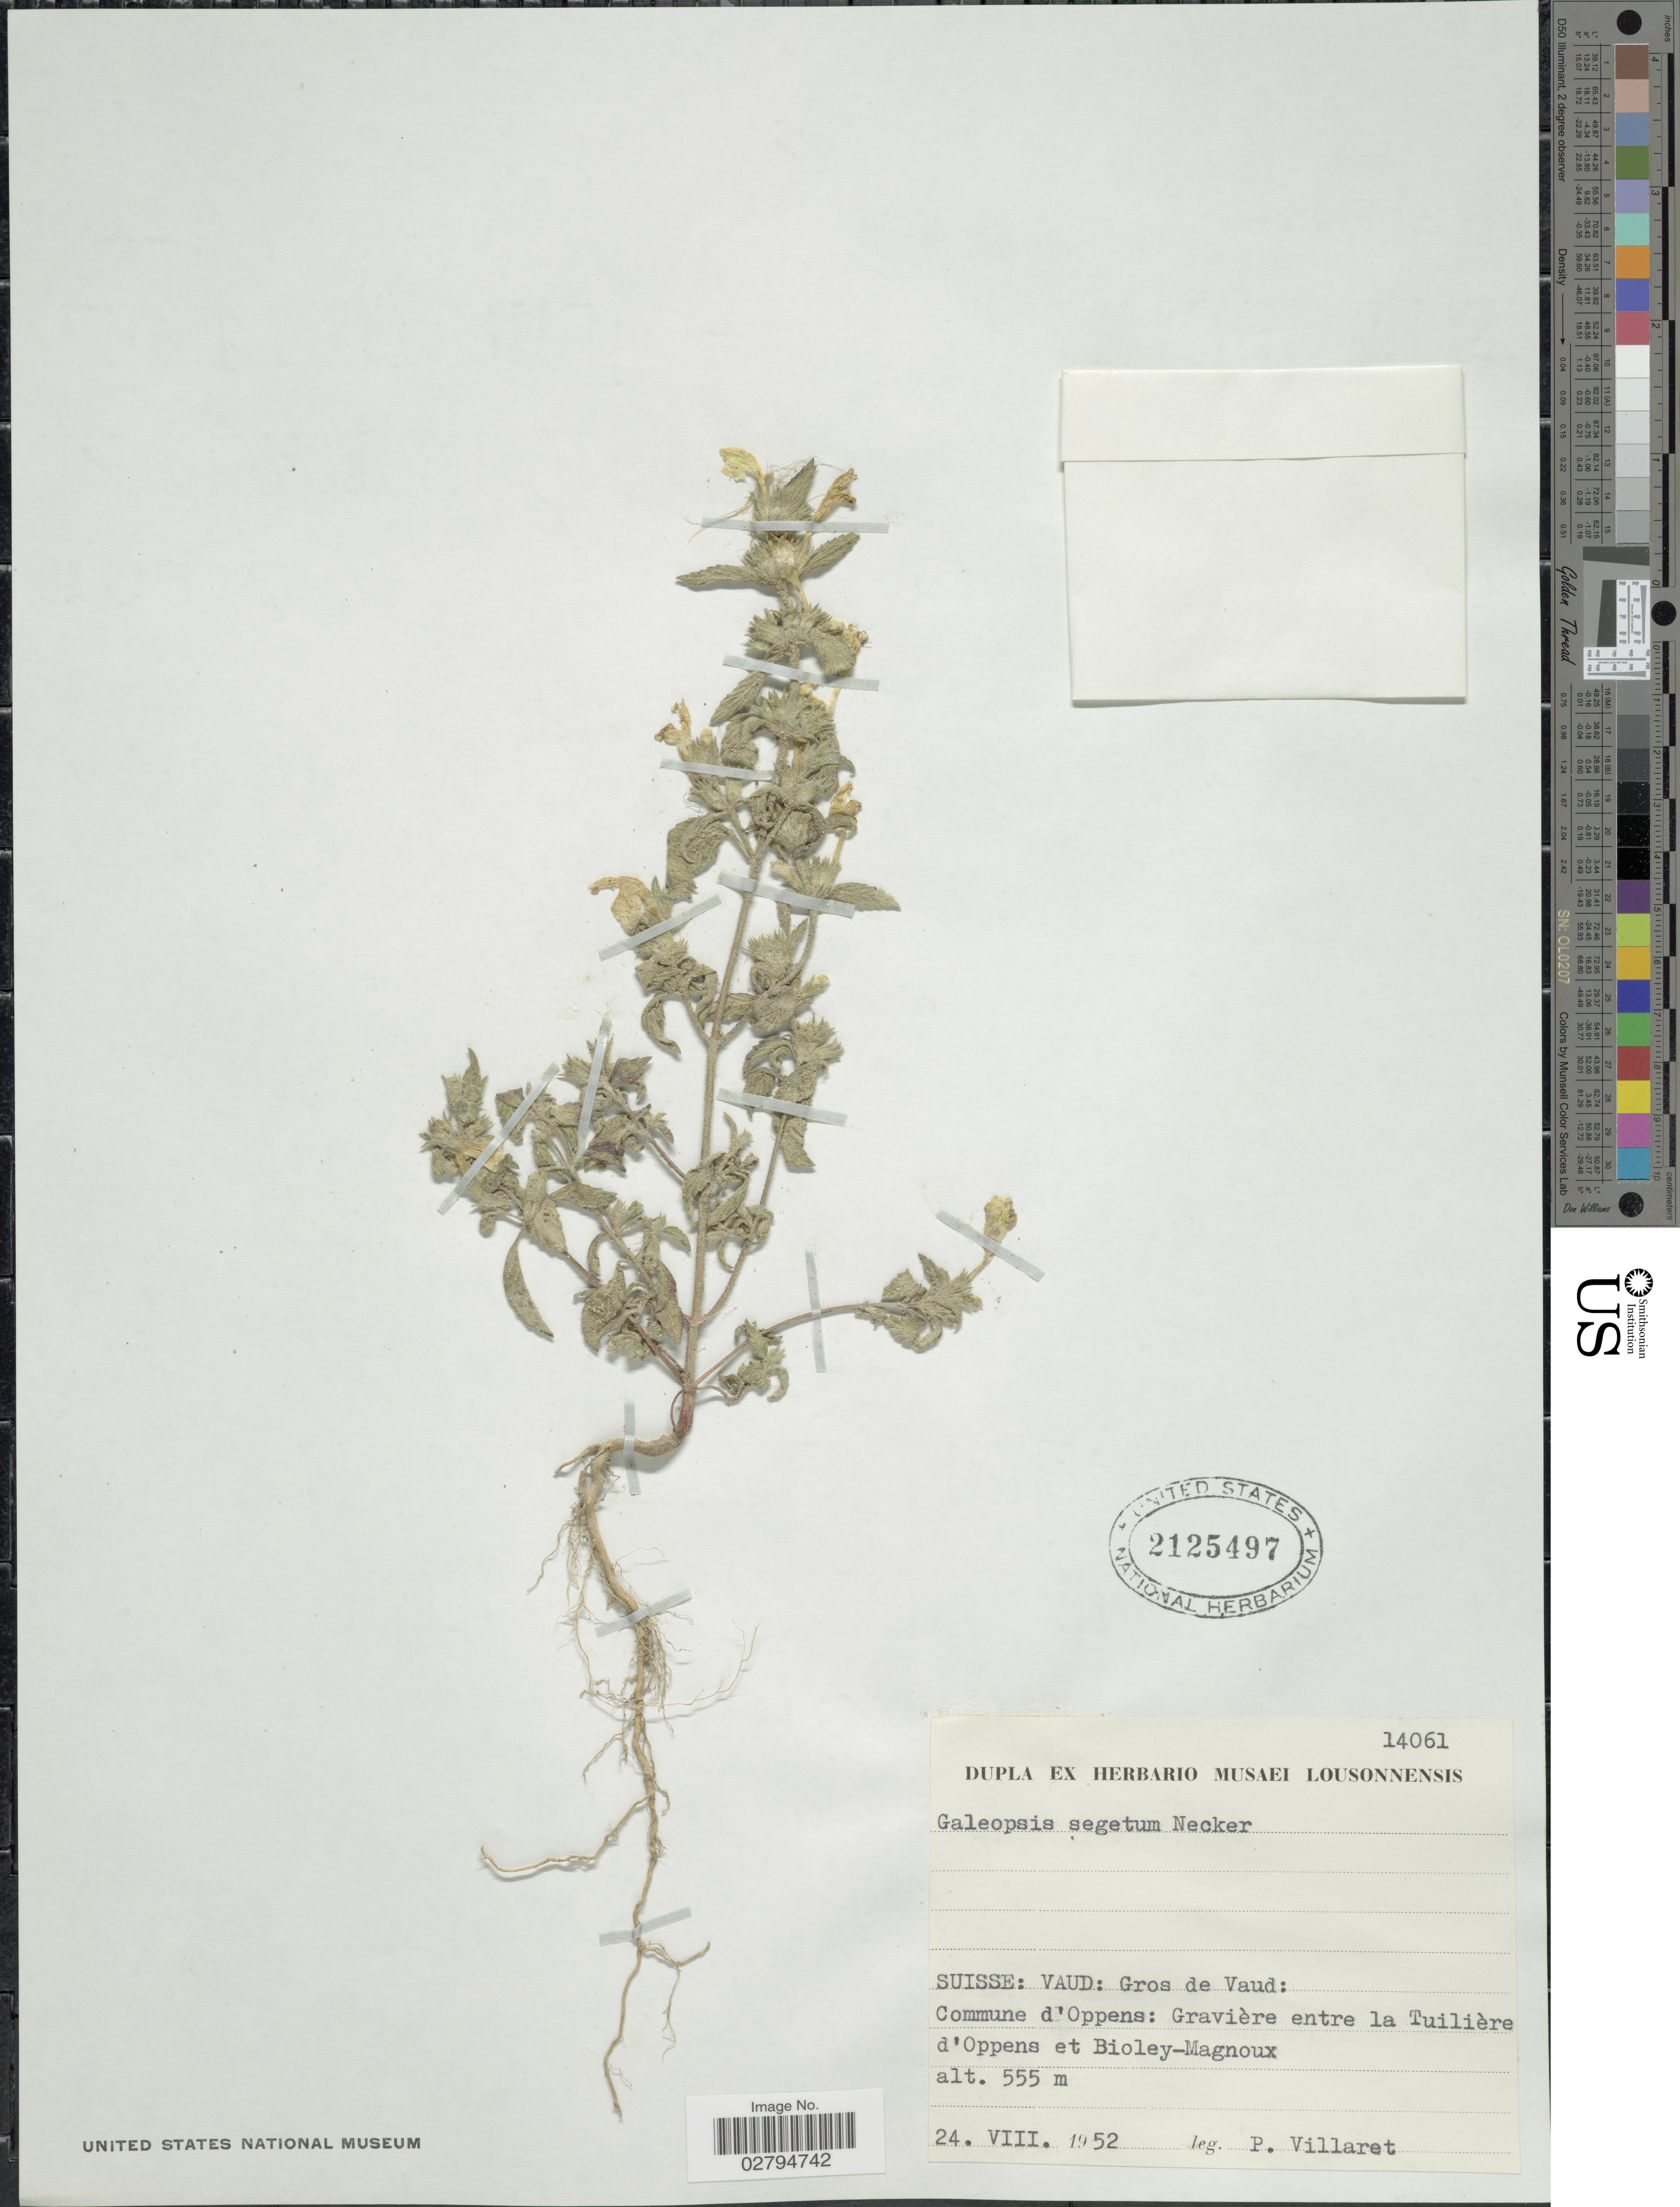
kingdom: Plantae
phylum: Tracheophyta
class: Magnoliopsida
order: Lamiales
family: Lamiaceae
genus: Galeopsis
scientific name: Galeopsis segetum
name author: Neck.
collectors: P. Villaret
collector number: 14061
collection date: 1952-08-24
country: Switzerland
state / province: Vaud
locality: Suisse: Gros de Vaud: Commune d'Oppens: Gravière entre la Tuillière d'Oppens et Bioley-Magnoux.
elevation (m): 555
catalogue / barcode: US 2125497